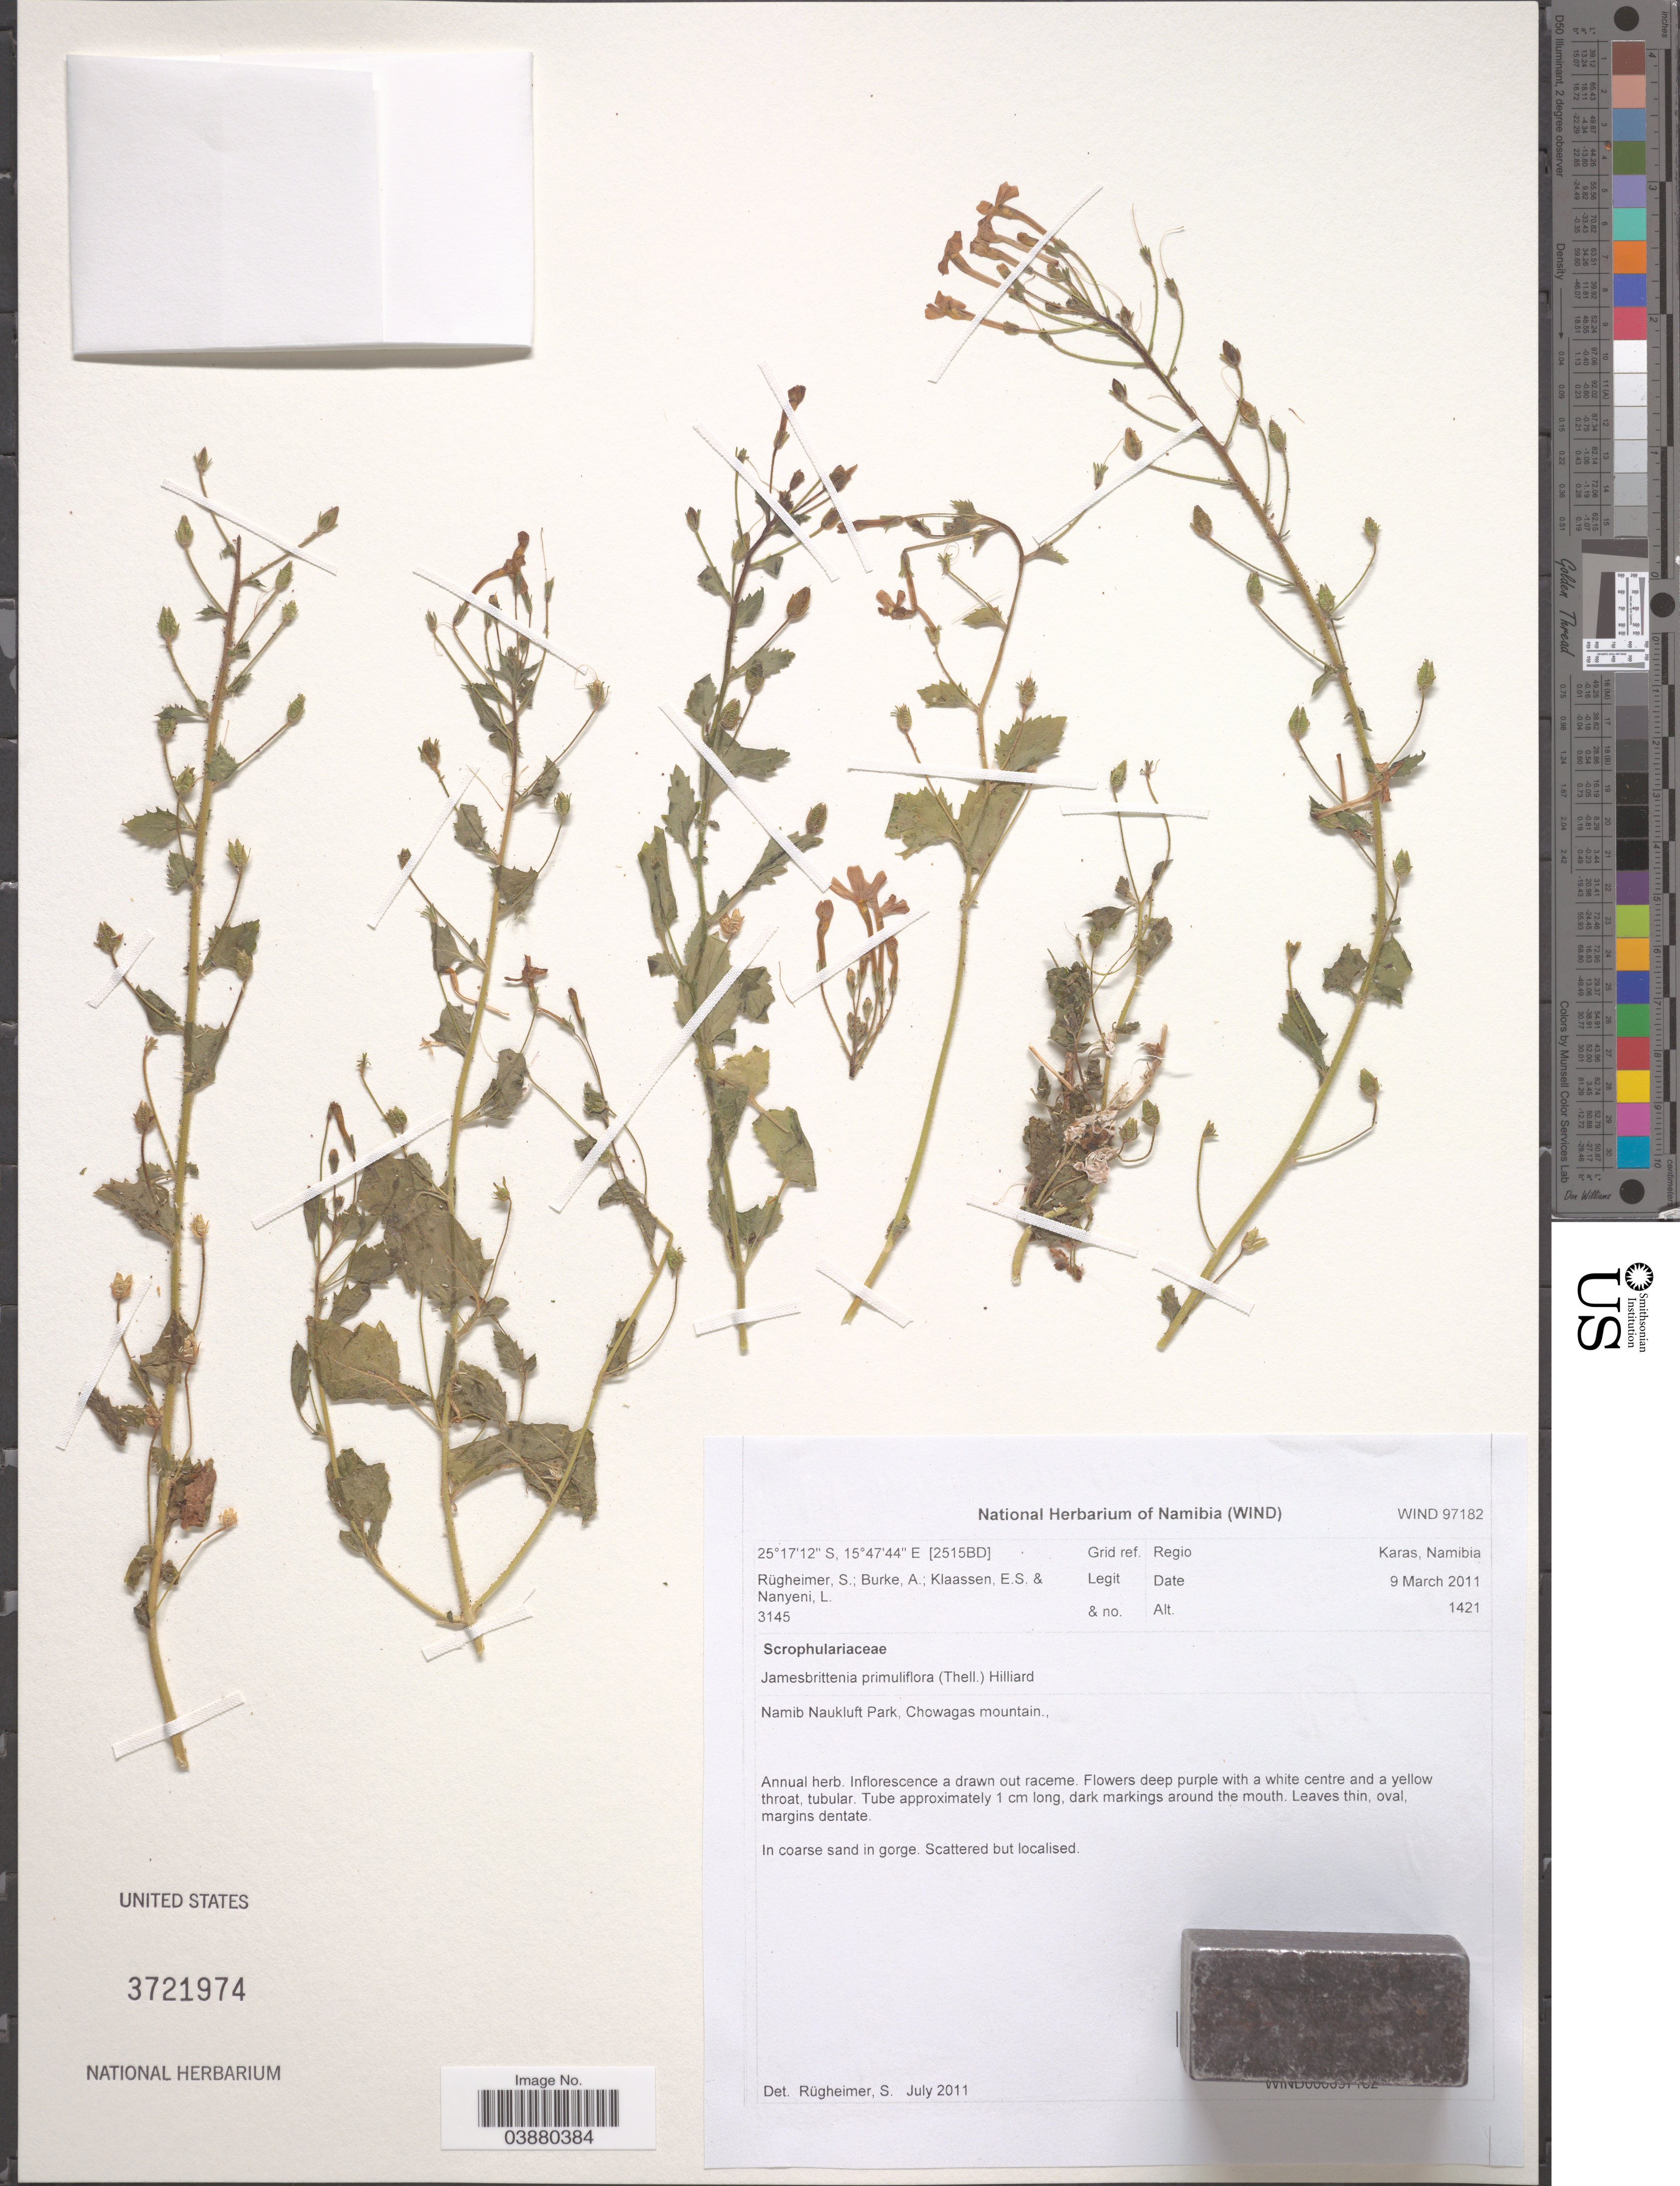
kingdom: Plantae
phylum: Tracheophyta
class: Magnoliopsida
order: Lamiales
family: Scrophulariaceae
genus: Jamesbrittenia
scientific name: Jamesbrittenia primuliflora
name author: (Thell.) Hilliard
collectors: S. Rugheimer, A. Burke, E. S. Klaassen & L. Nanyeni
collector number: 3145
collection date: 2011-03-09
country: Namibia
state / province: Karas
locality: [2515BD] Grid ref. Regio Karas. Namib Naukluft Park, Chowagas mountain.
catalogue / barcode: US 3721974